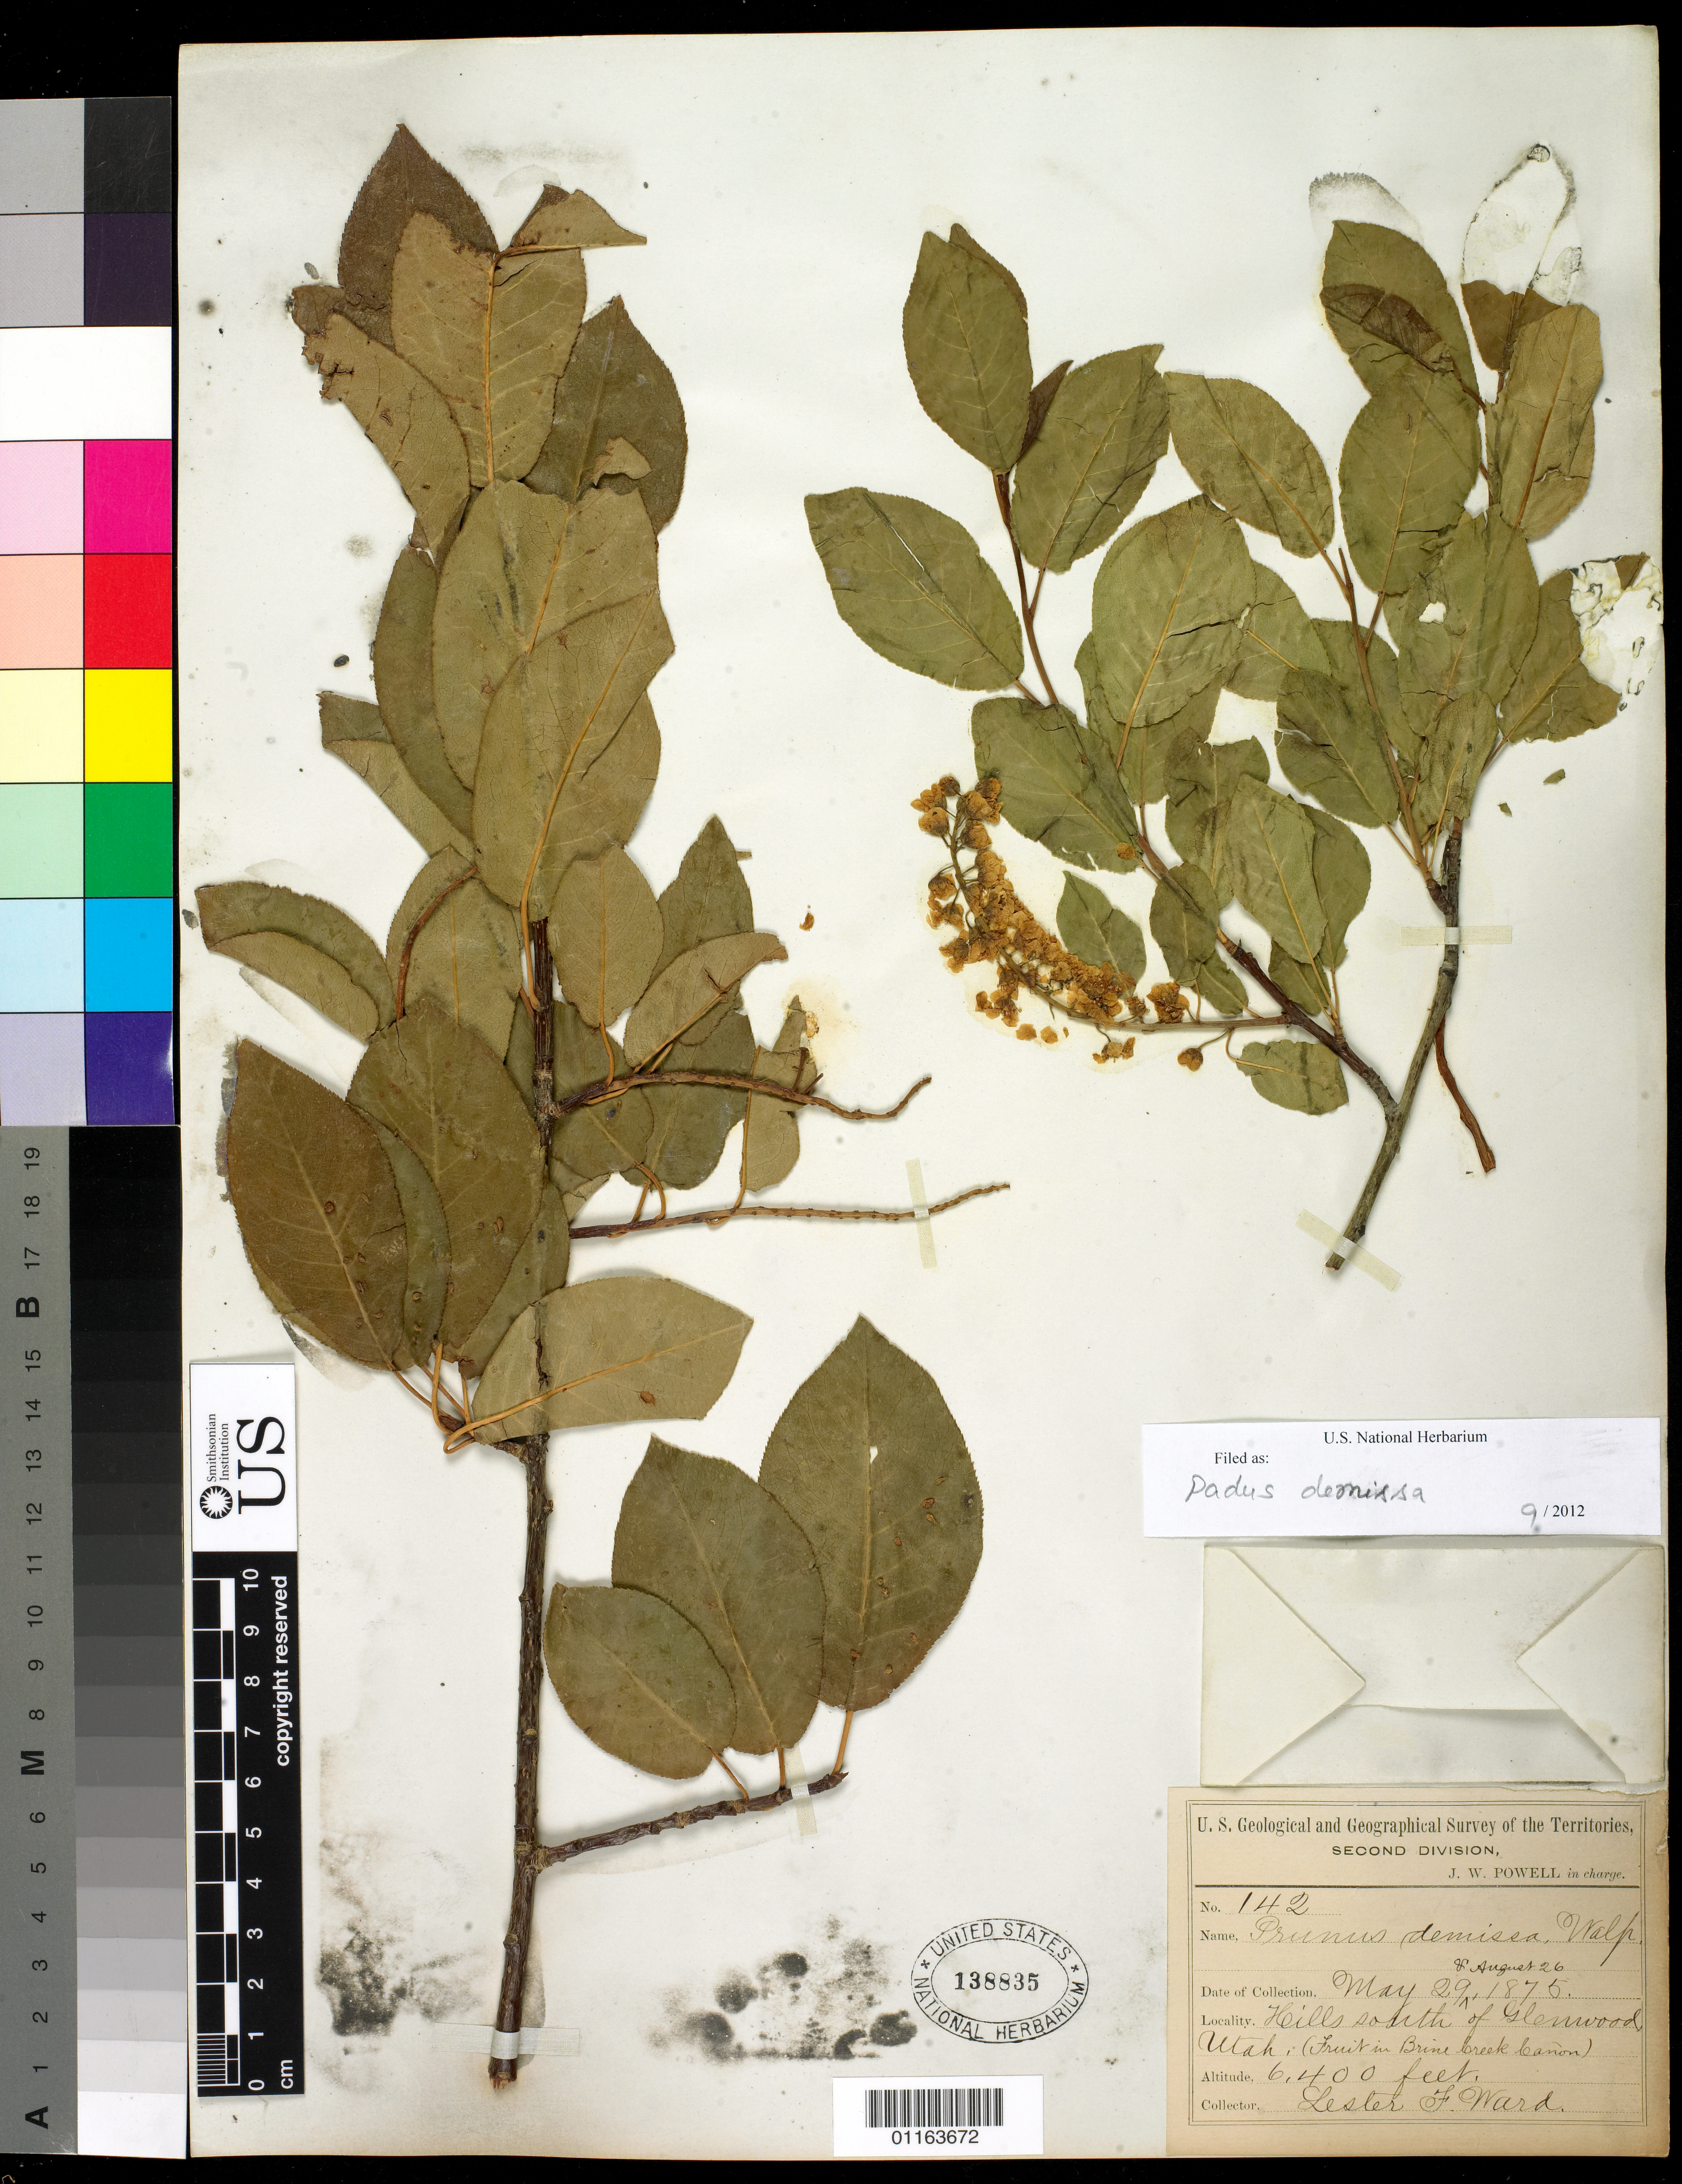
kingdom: Plantae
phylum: Tracheophyta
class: Magnoliopsida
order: Rosales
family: Rosaceae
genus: Prunus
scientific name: Prunus virginiana var. demissa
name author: (Nutt.) Torr.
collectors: L. F. Ward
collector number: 142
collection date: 1875-05-29,1875-08-26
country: United States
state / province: Utah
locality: Hills South from Glenwood.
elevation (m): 1951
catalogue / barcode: US 138835